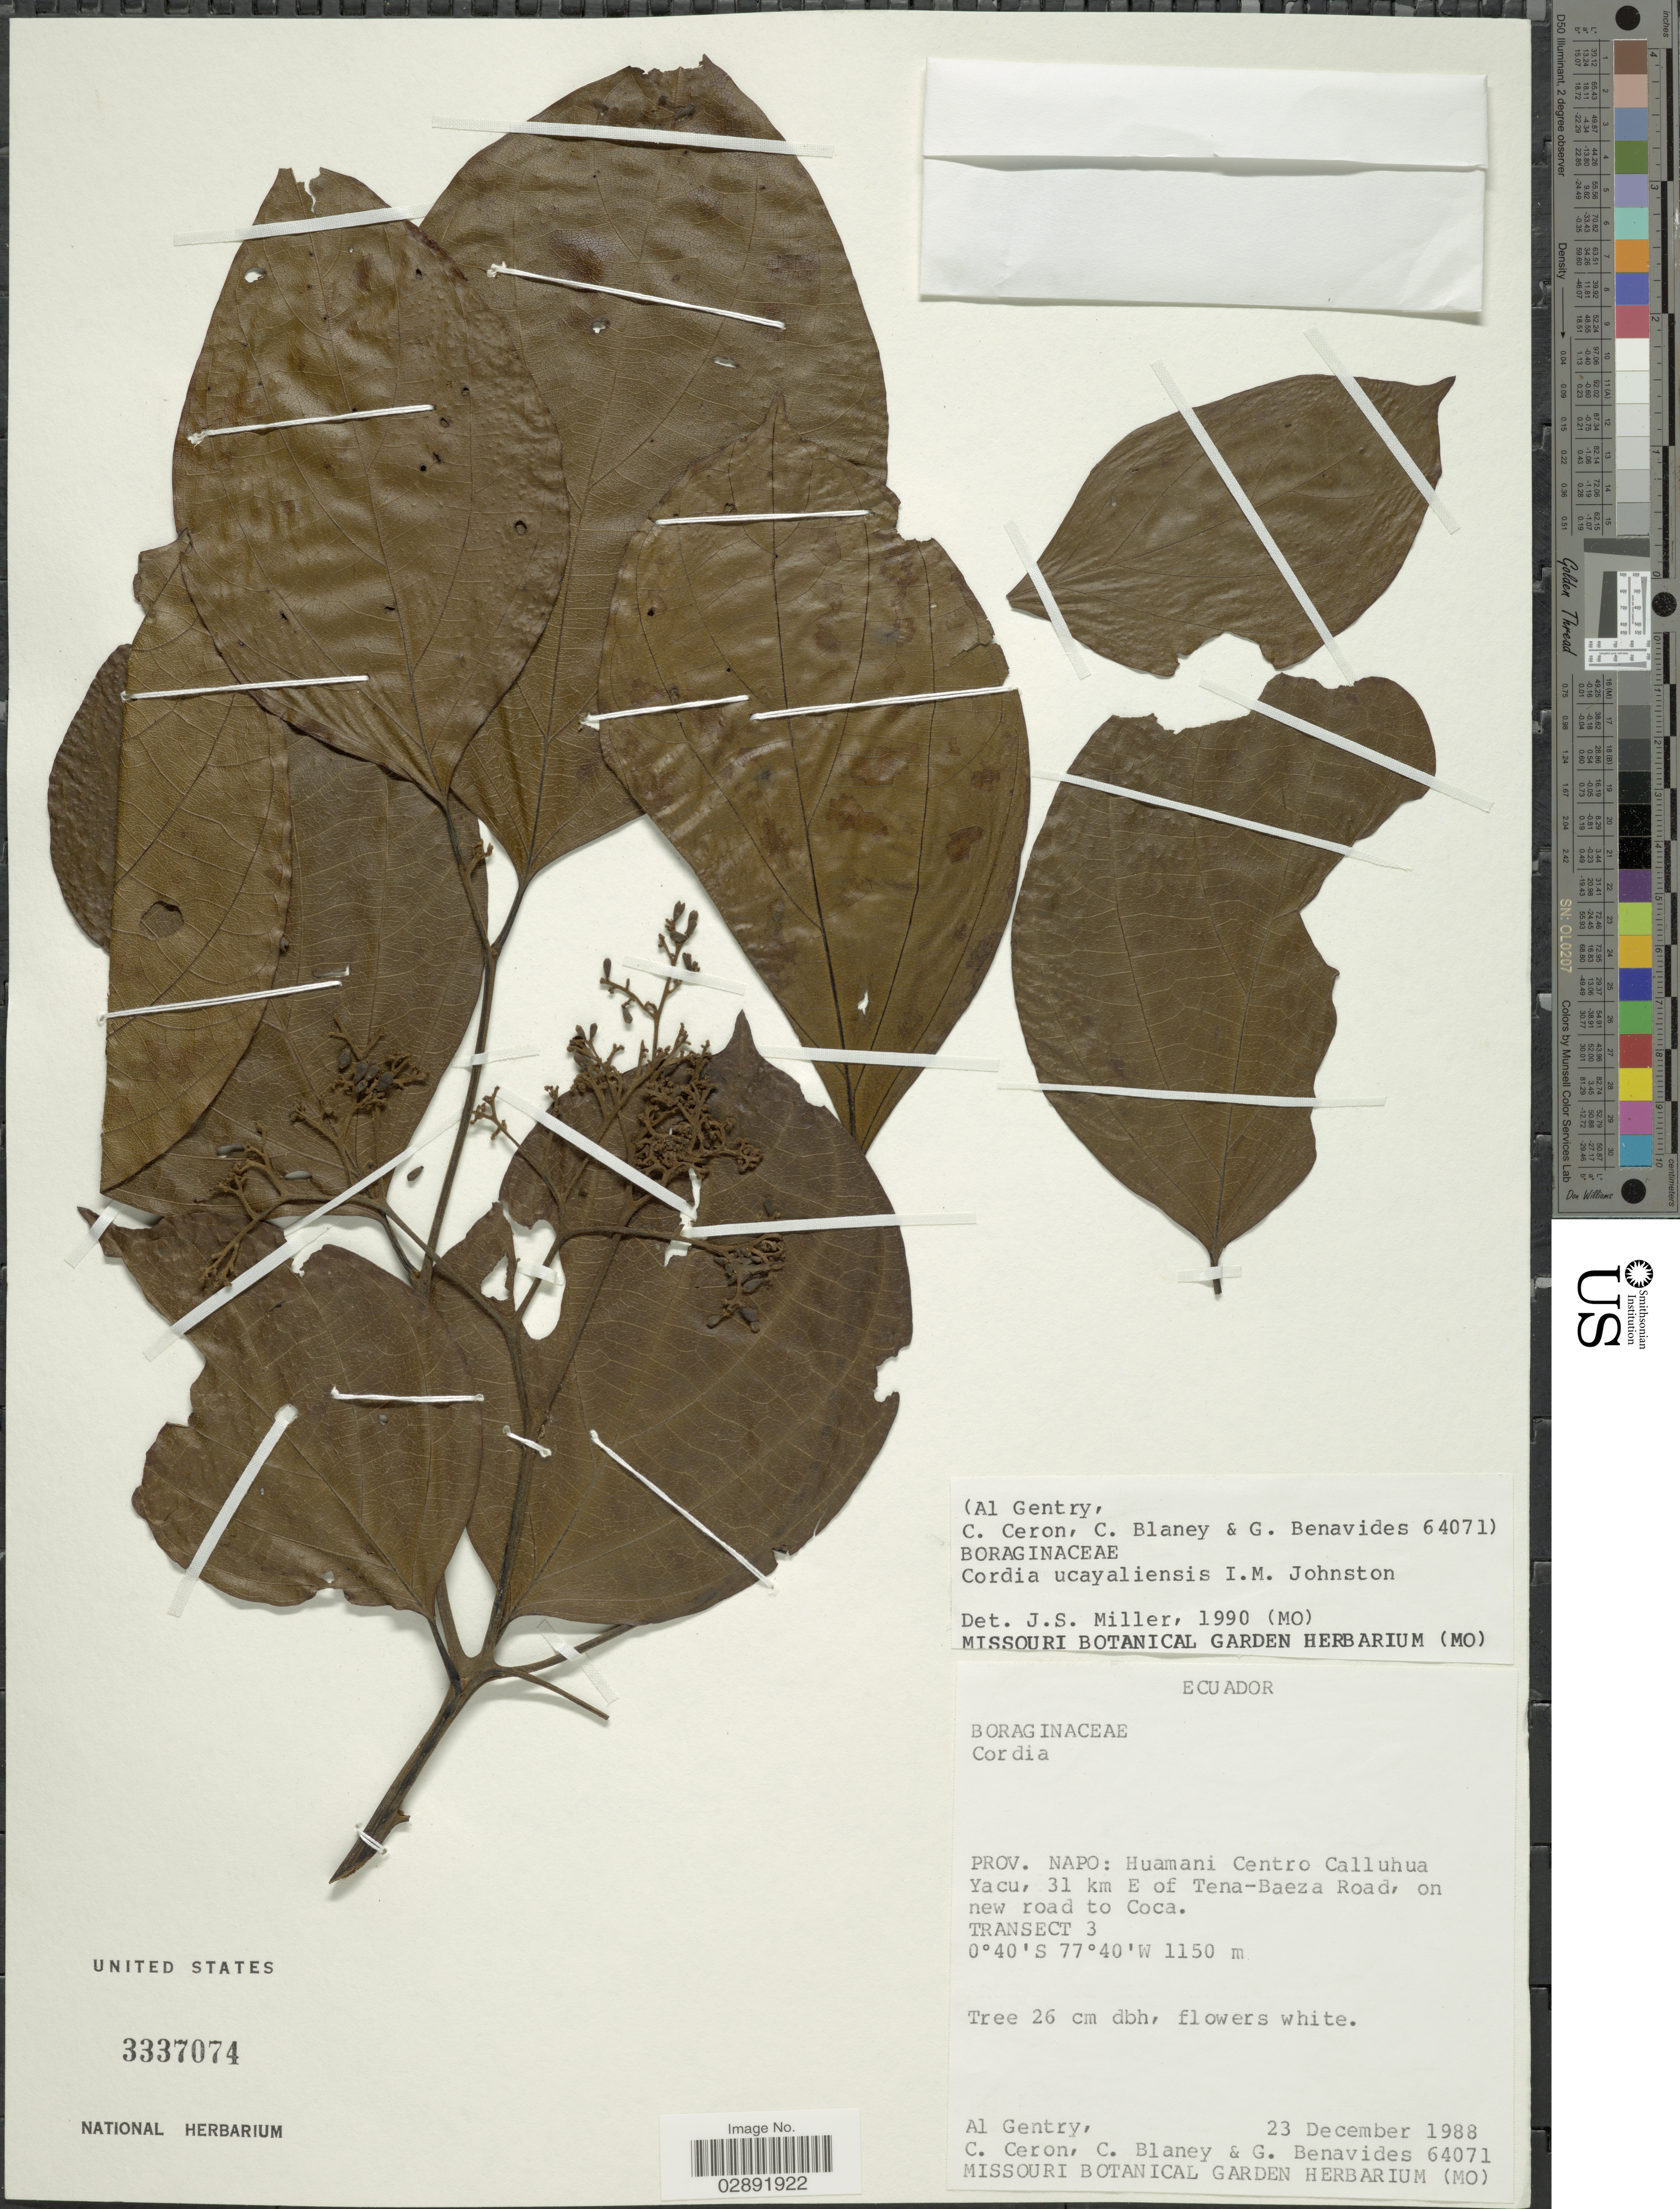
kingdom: Plantae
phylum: Tracheophyta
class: Magnoliopsida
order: Boraginales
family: Cordiaceae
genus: Cordia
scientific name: Cordia ucayaliensis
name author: I.M. Johnst.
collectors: A. H. Gentry, C. E. Cerón M., C. Blaney & G. Benavides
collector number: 64071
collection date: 1988-12-23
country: Ecuador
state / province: Napo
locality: Huamani Centro Calluhua, Yacu, 31 km E of Tena-Baeza Road, on new road to Coca, Transect 3.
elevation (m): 1150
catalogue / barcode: US 3337074